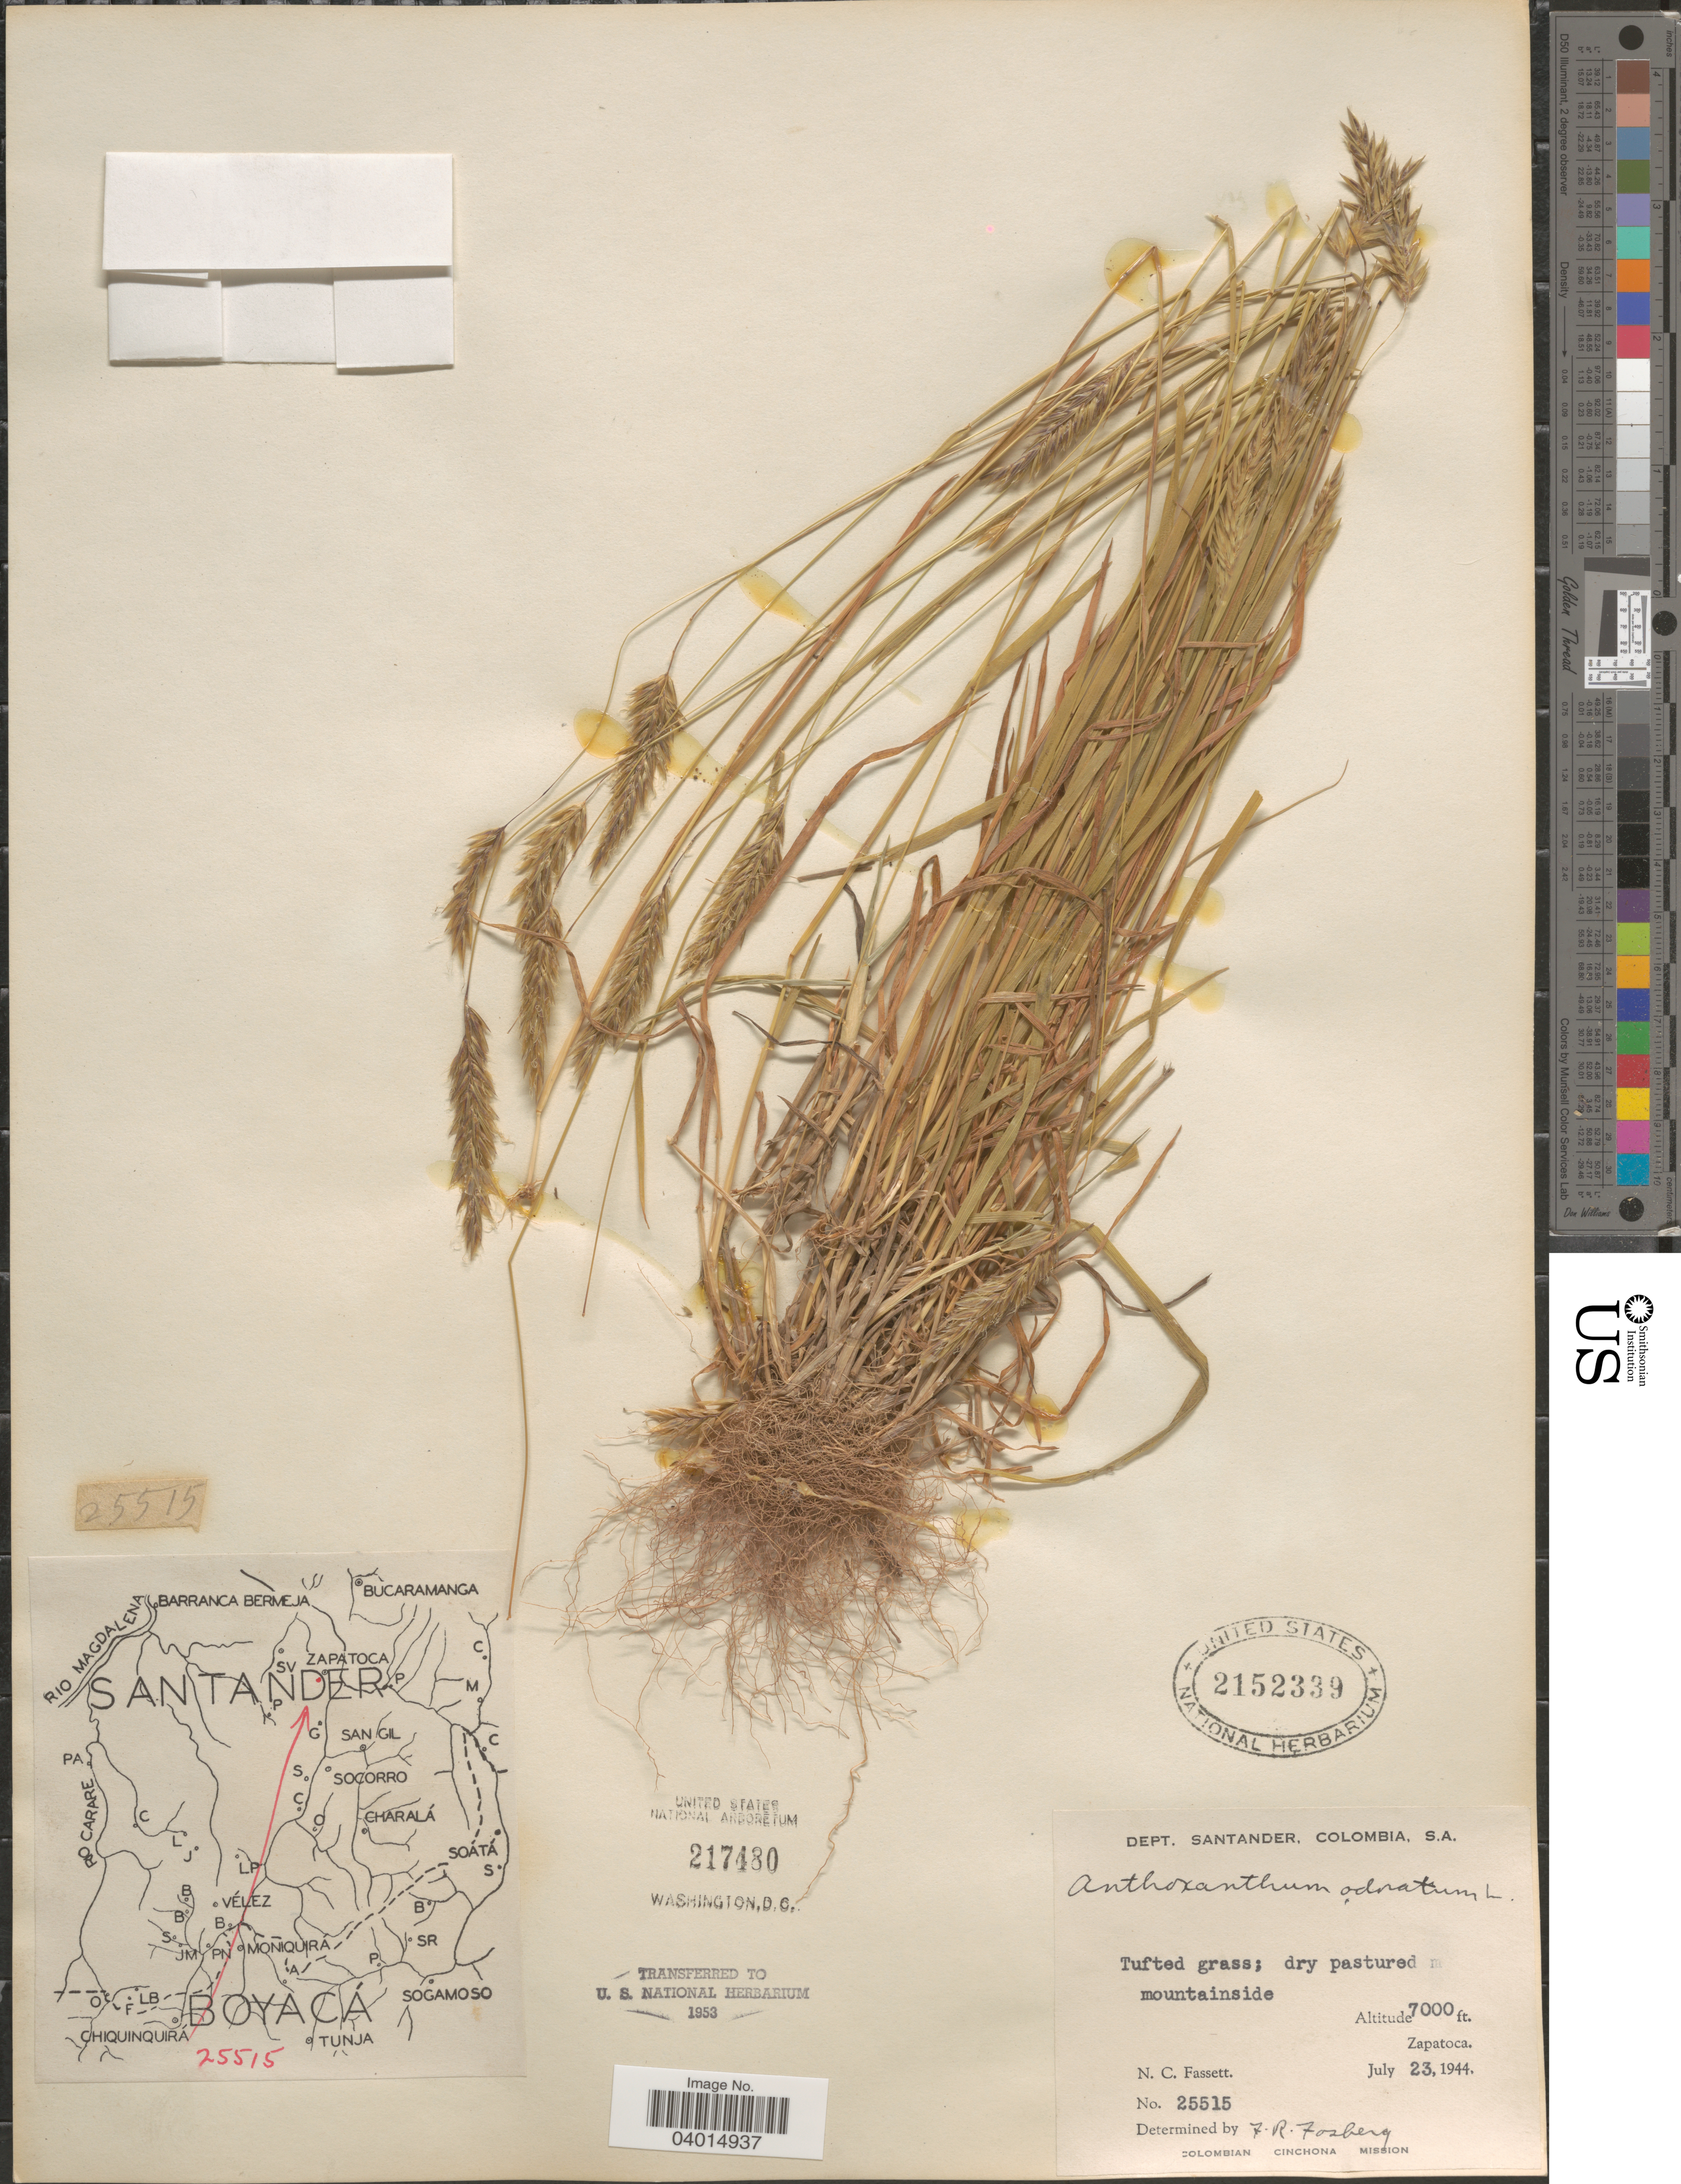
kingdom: Plantae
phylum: Tracheophyta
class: Liliopsida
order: Poales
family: Poaceae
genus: Anthoxanthum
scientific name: Anthoxanthum odoratum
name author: L.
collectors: N. C. Fassett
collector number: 25515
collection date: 1944-07-23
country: Colombia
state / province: Santander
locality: Dept. Santander. Zapatoca.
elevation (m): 2134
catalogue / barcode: US 2152339